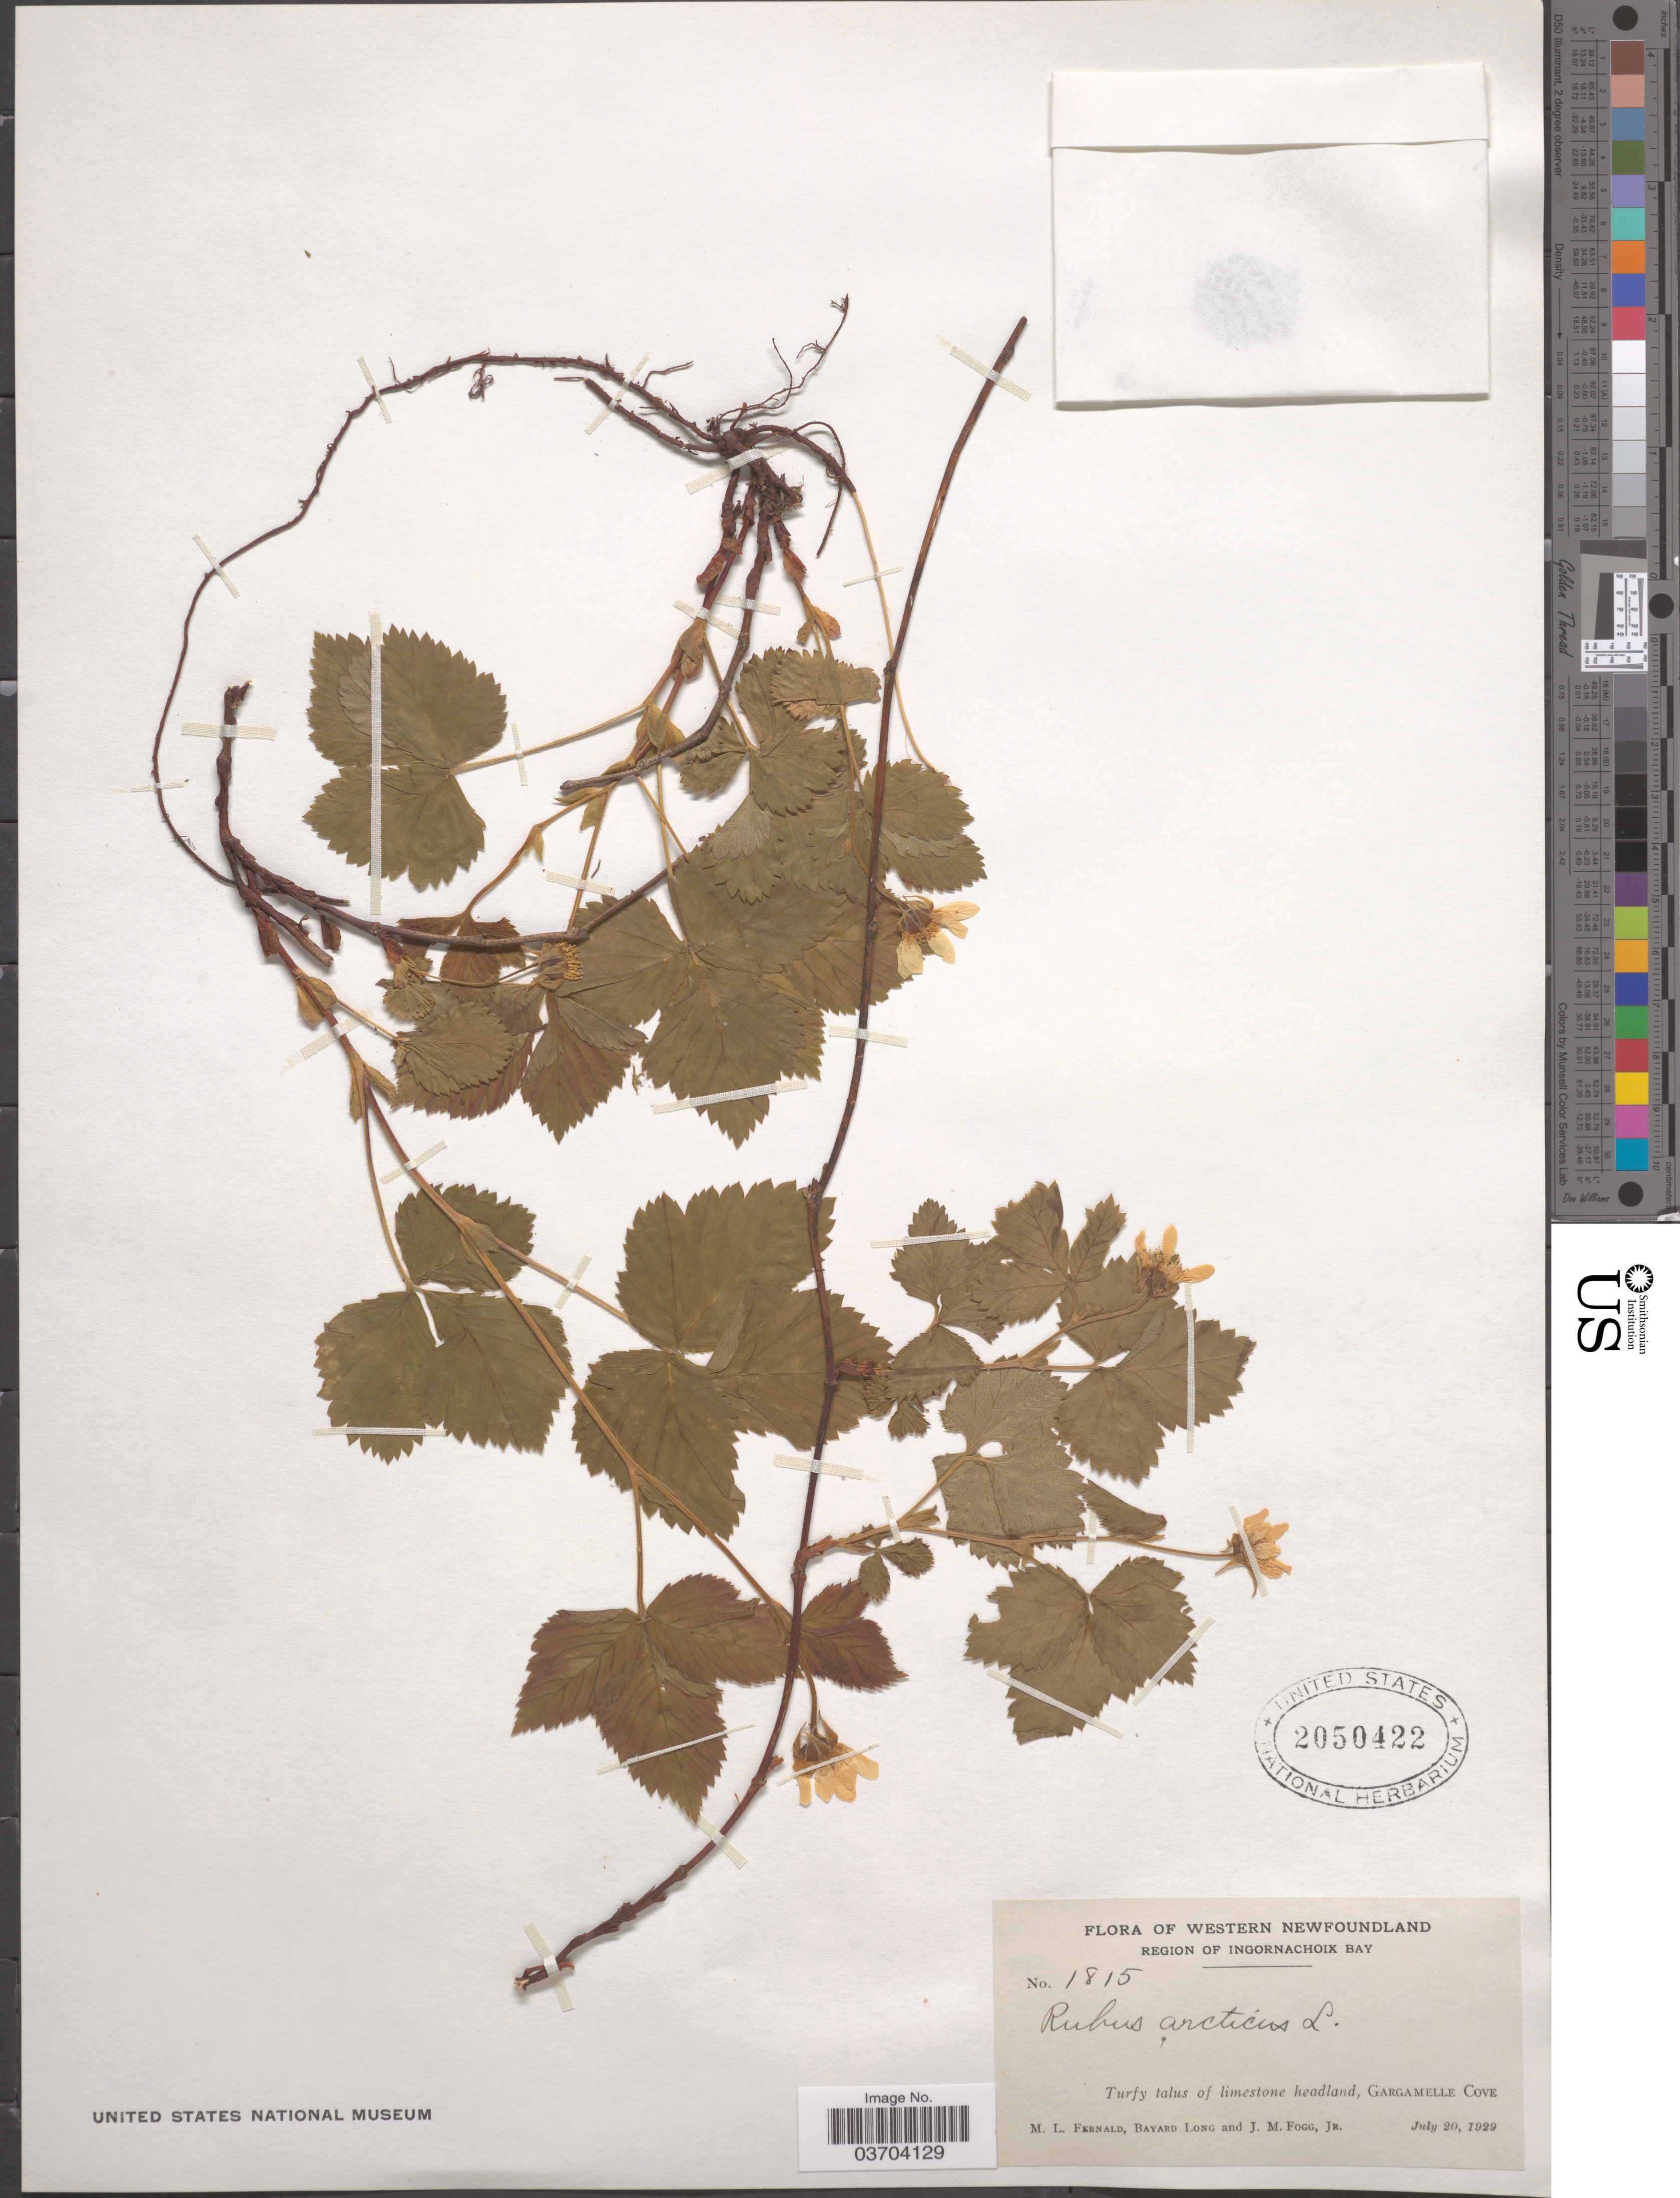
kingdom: Plantae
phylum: Tracheophyta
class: Magnoliopsida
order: Rosales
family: Rosaceae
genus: Rubus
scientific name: Rubus arcticus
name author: L.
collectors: M. L. Fernald, B. Long & J. Fogg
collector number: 1815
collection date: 1929-07-20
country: Canada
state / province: Newfoundland and Labrador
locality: Western Newfoundland. Region of Ingornachoix Bay. Turfy talus of limestone headland, Gargamelle Cove.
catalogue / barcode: US 2050422